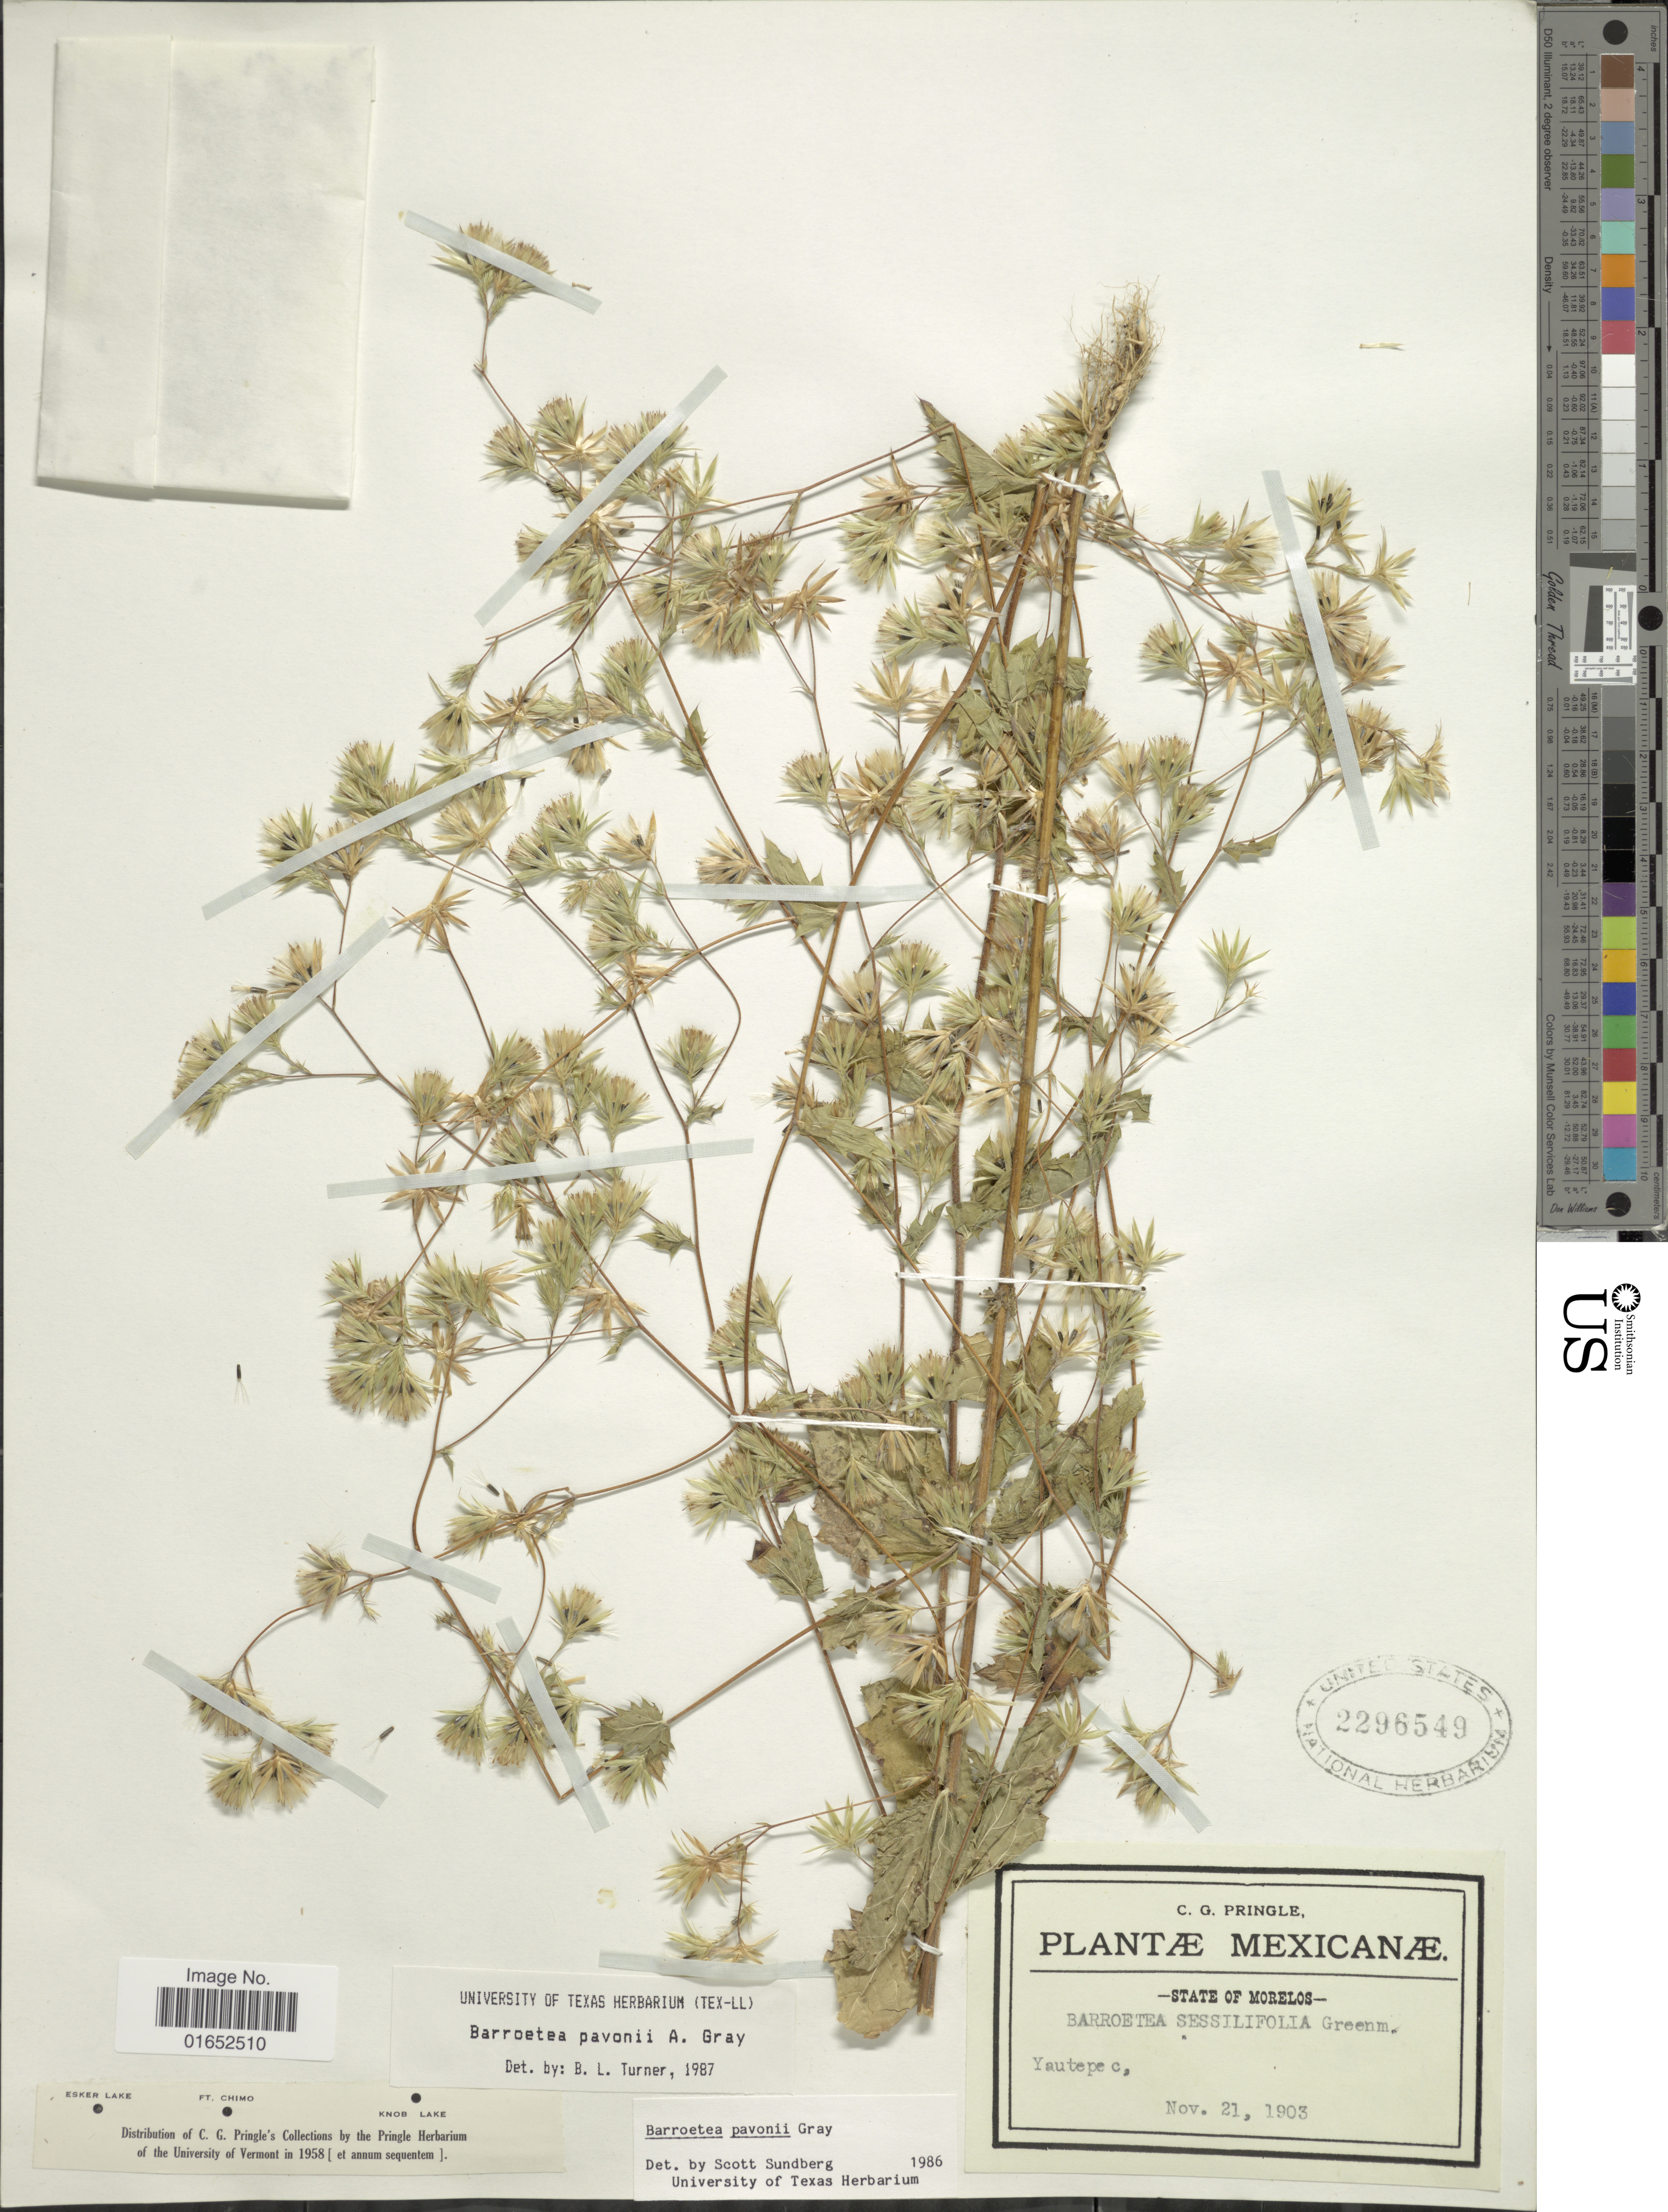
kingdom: Plantae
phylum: Tracheophyta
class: Magnoliopsida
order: Asterales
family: Asteraceae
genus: Barroetea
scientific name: Barroetea pavonii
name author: A. Gray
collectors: C. G. Pringle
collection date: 1903-11-21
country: Mexico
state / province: Morelos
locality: Yautepec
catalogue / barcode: US 2296549